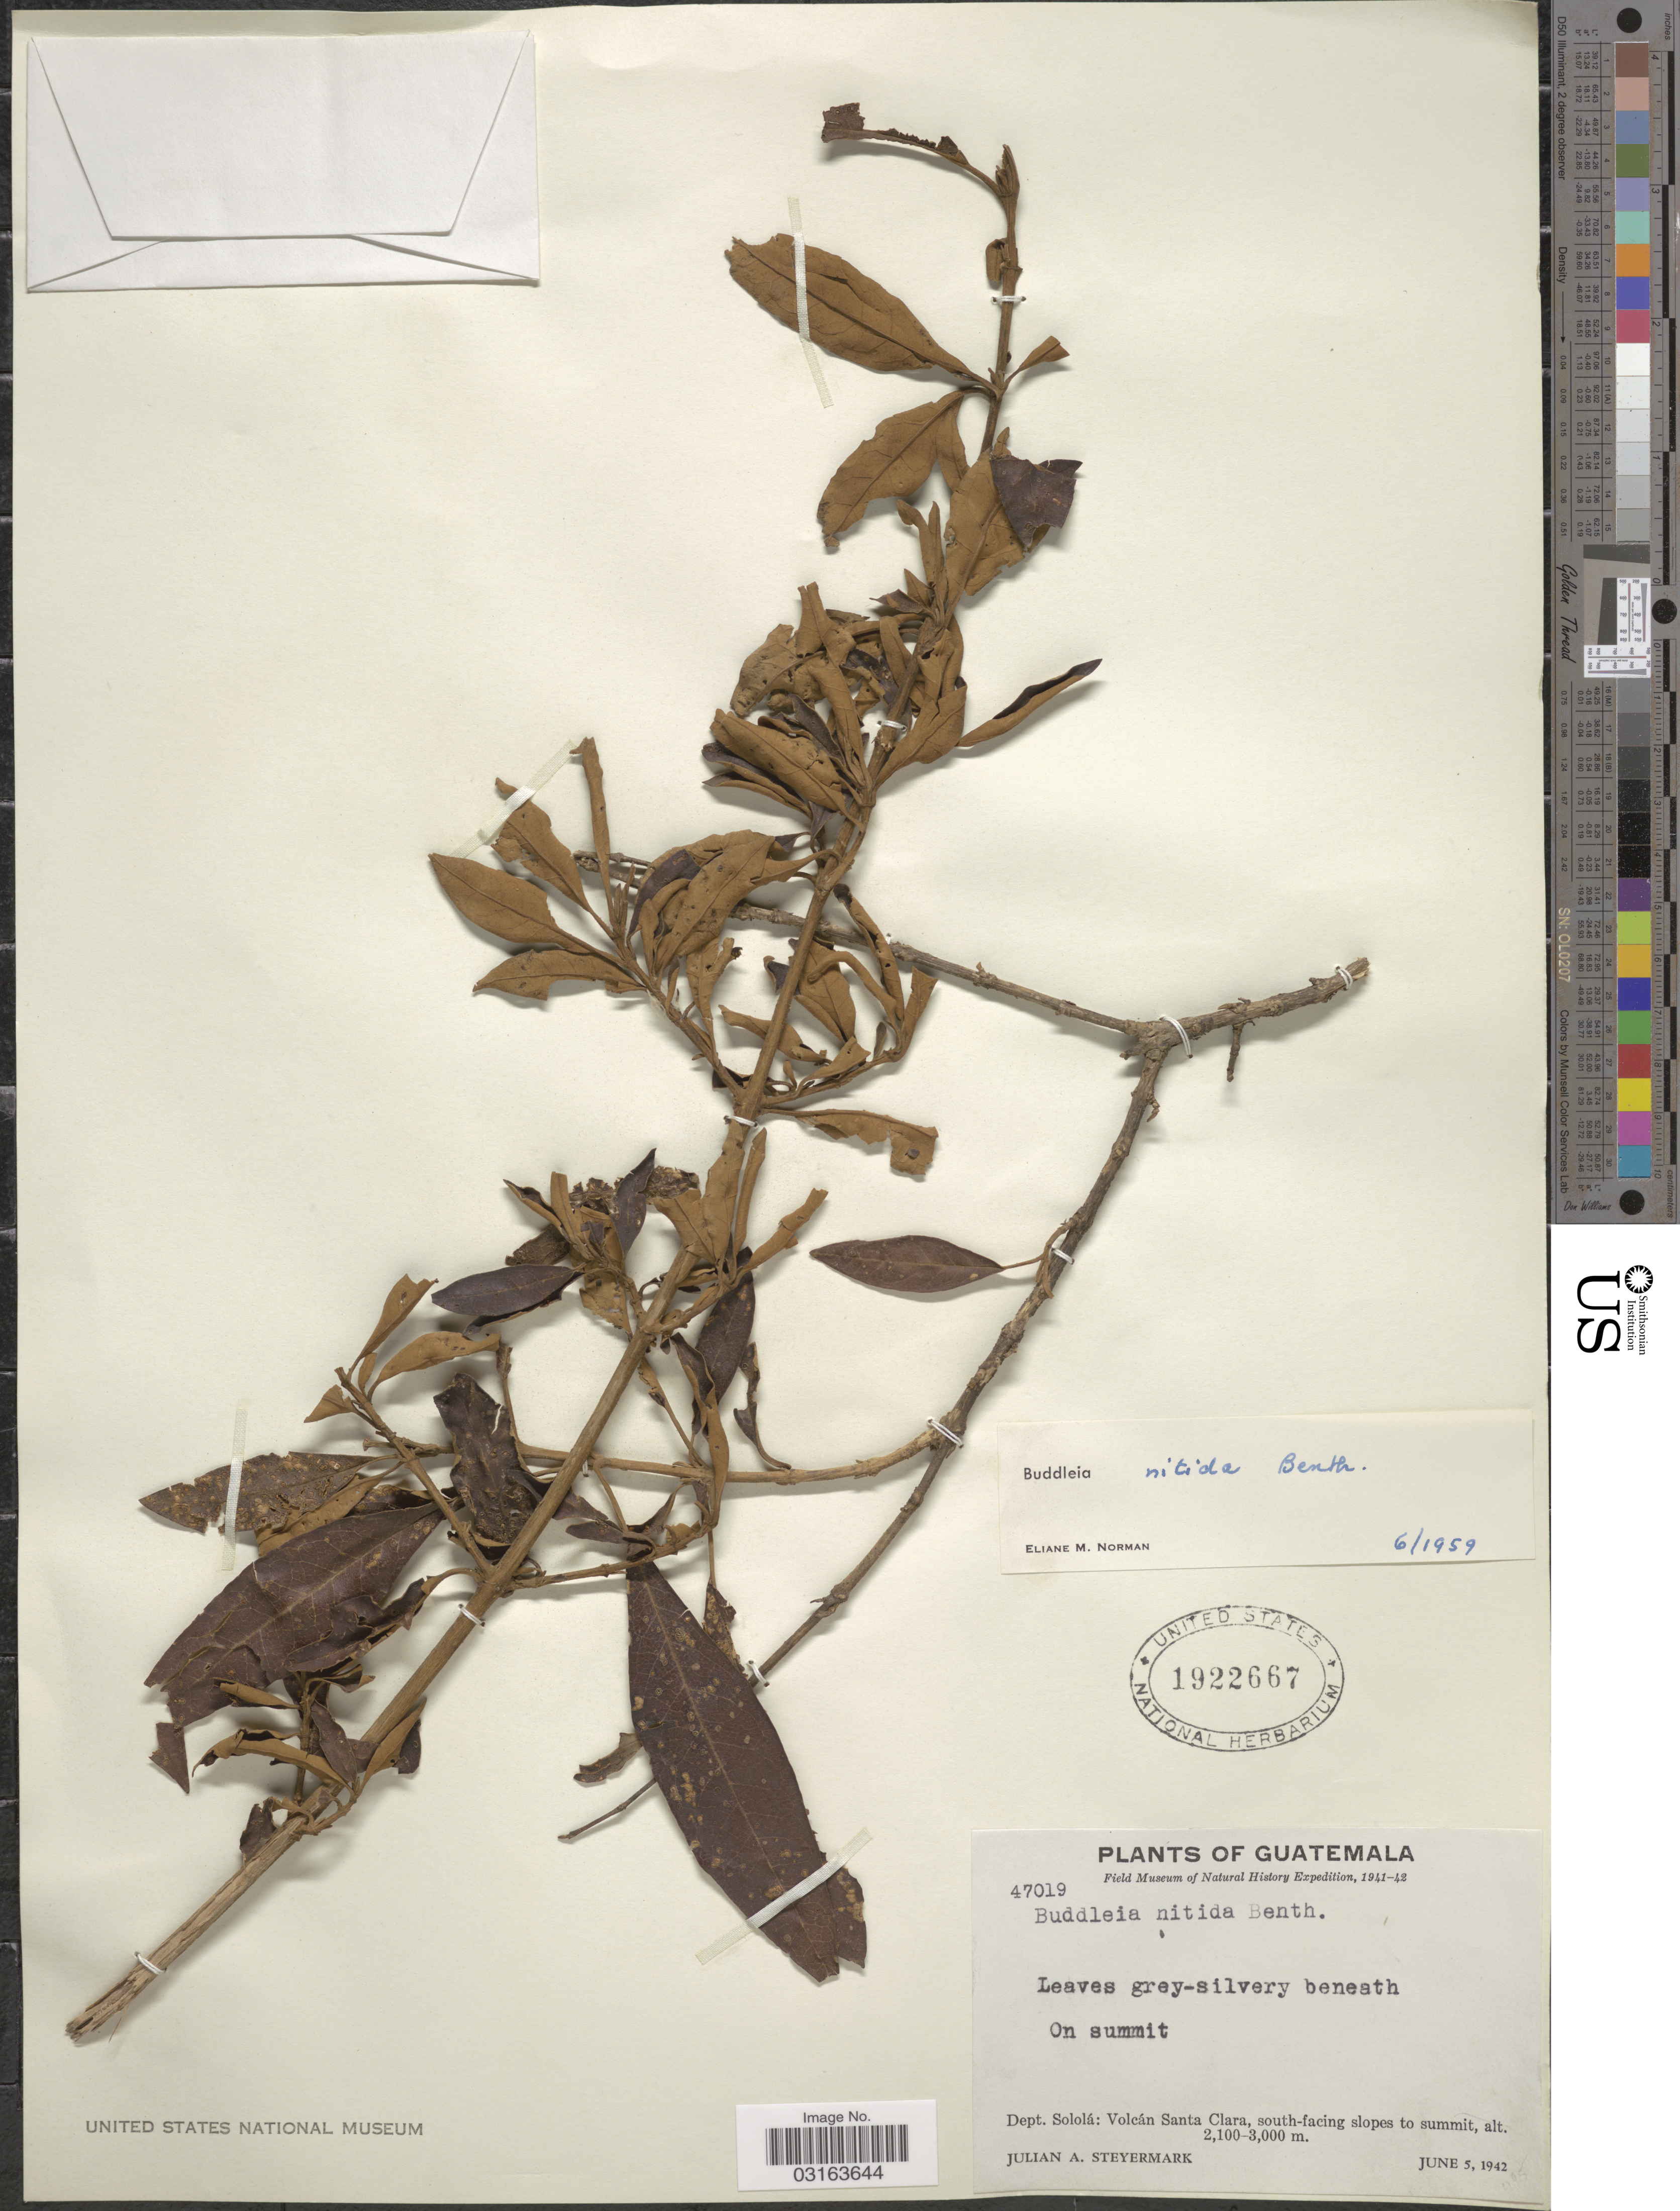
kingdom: Plantae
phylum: Tracheophyta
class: Magnoliopsida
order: Lamiales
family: Scrophulariaceae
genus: Buddleja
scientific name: Buddleja nitida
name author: Benth.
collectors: J. Steyermark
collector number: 47019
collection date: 1942-06-05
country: Guatemala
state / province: Sololá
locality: On summit. Dept. Sololá: Volcán Santa Clara, south-facing slopes to summit.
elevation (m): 2100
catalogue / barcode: US 1922667